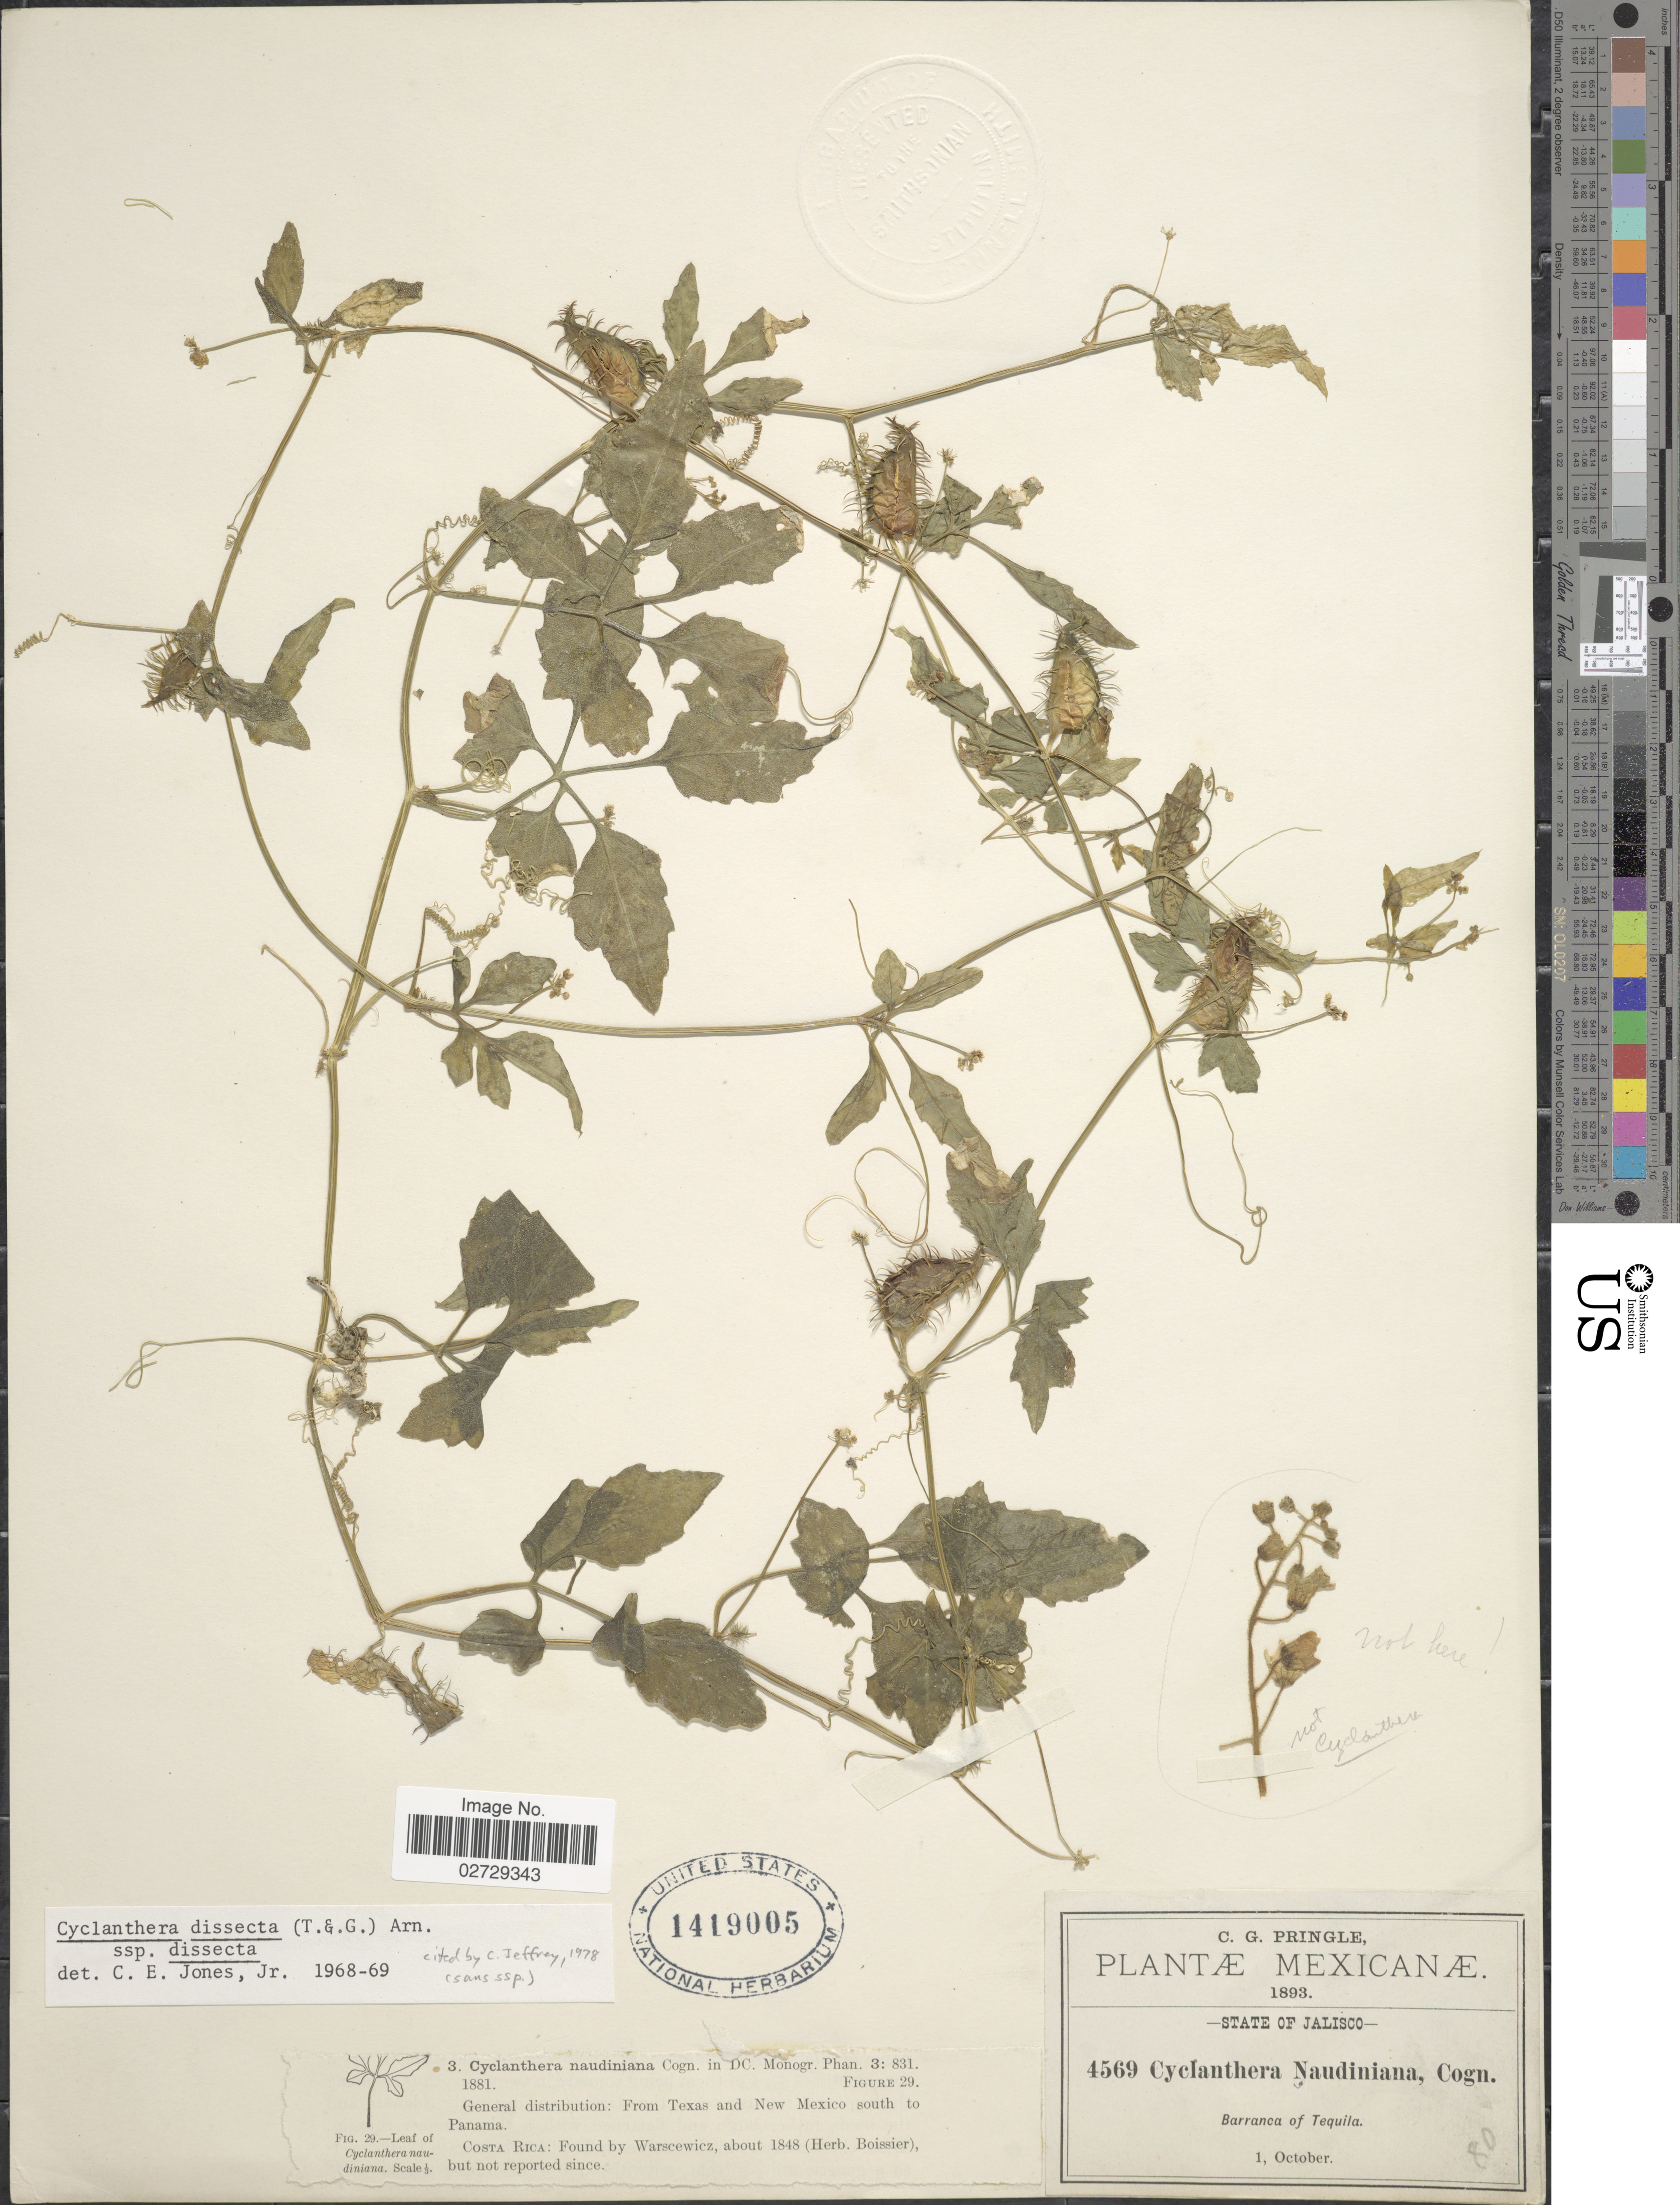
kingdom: Plantae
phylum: Tracheophyta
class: Magnoliopsida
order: Cucurbitales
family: Cucurbitaceae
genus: Cyclanthera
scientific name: Cyclanthera dissecta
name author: (Torr. & A. Gray) Arn.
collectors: C. G. Pringle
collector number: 4569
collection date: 1893-10-01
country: Mexico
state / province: Jalisco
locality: Barranca of Tequilla.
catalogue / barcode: US 1419005